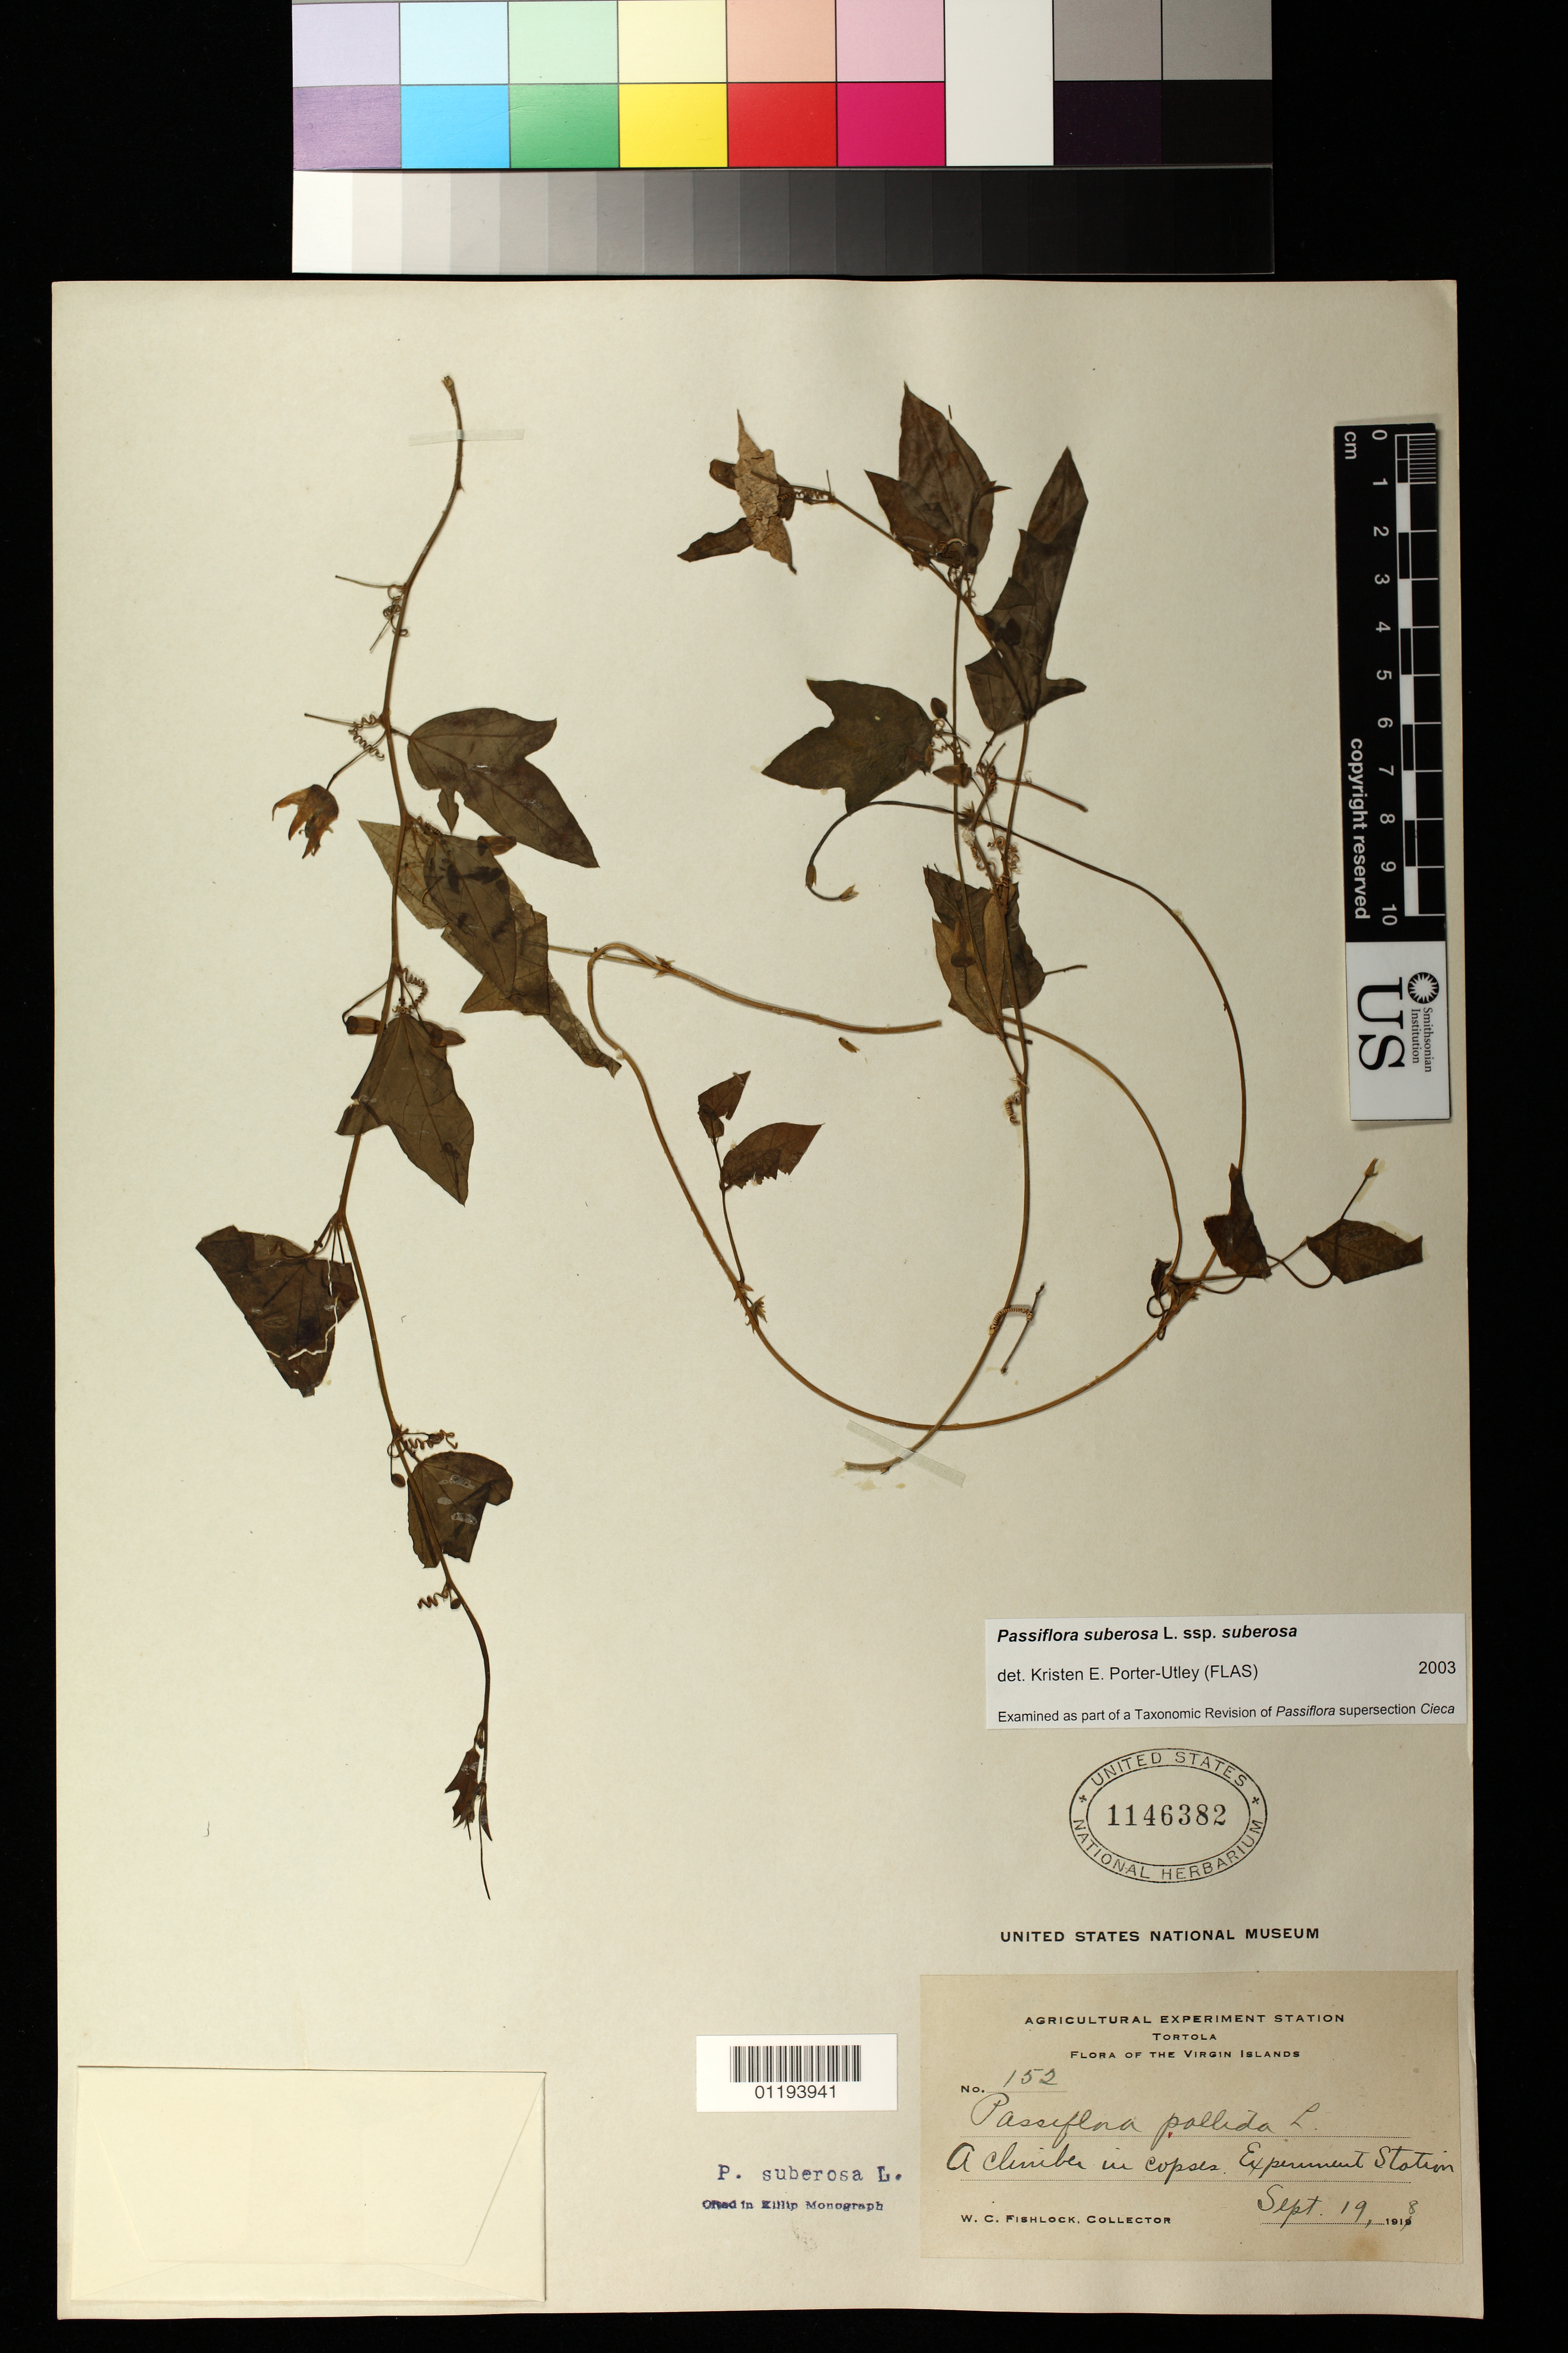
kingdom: Plantae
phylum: Tracheophyta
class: Magnoliopsida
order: Malpighiales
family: Passifloraceae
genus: Passiflora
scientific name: Passiflora suberosa subsp. suberosa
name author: L.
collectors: W. Fishlock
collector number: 152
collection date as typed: Sep 19 1918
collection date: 1918-09-19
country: U.S. Virgin Islands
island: Tortola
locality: In copses Experimental Station, Tortola.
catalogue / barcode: US 1146382